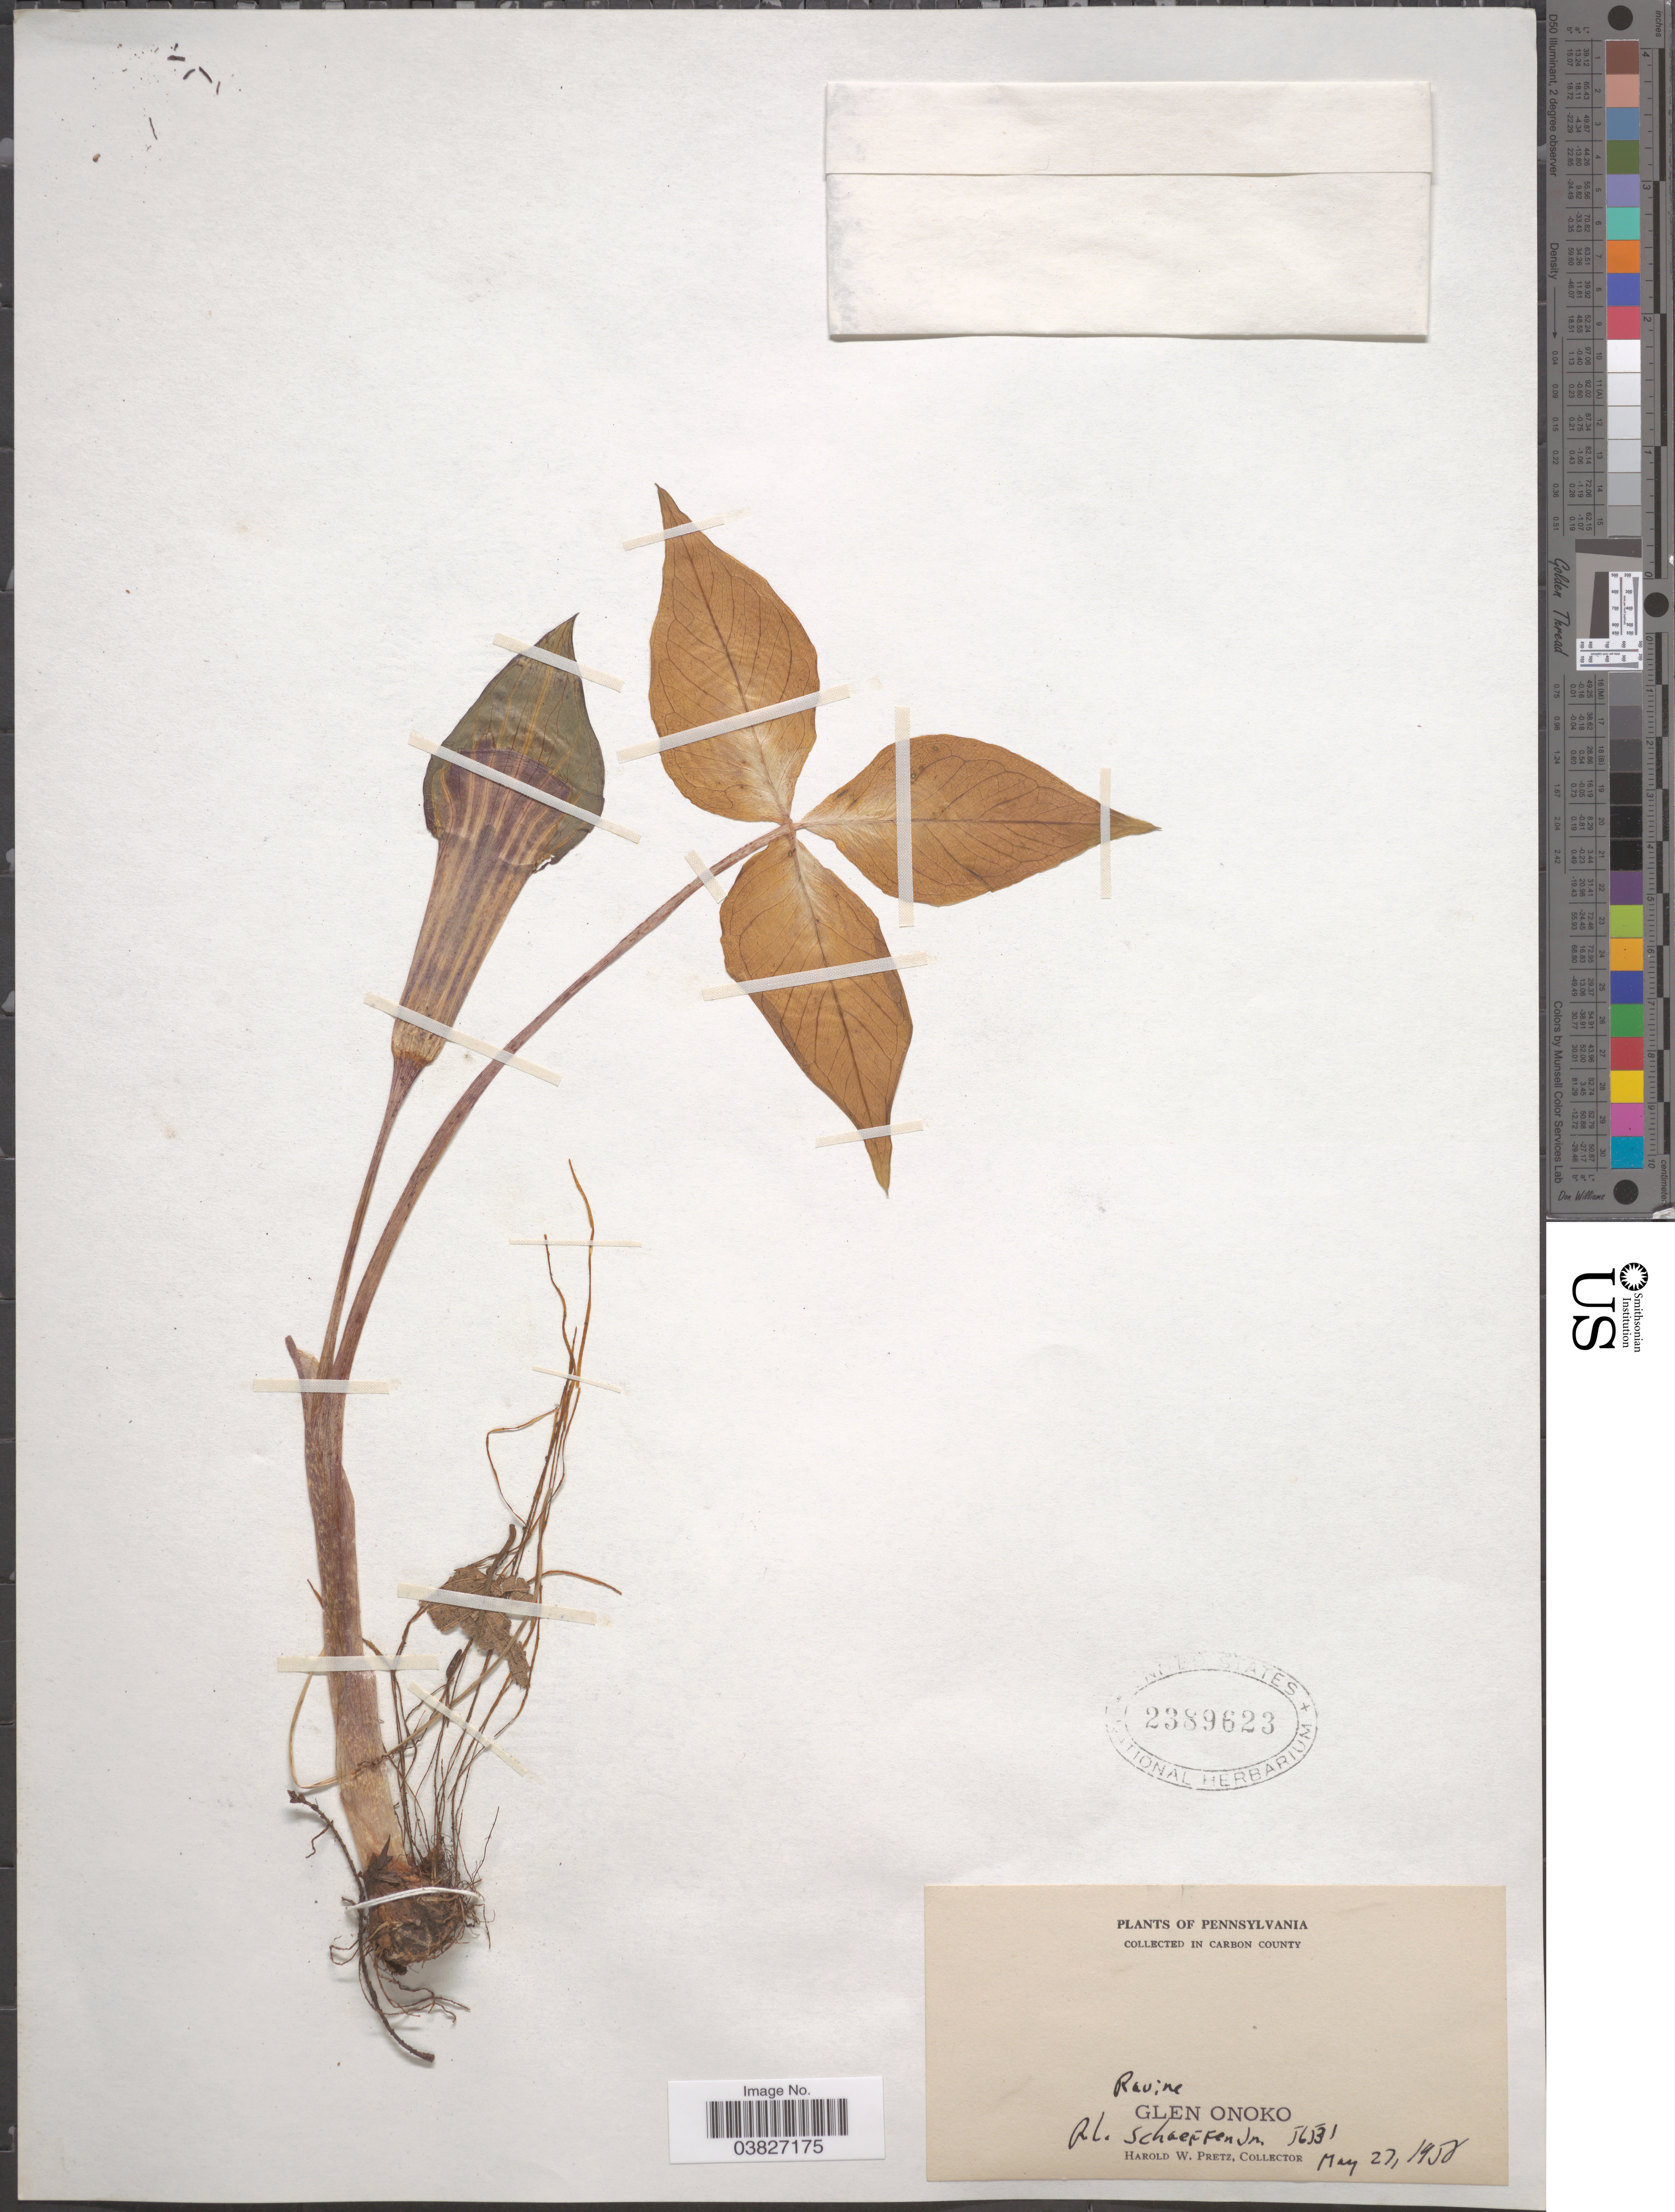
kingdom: Plantae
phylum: Tracheophyta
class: Liliopsida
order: Alismatales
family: Araceae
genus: Arisaema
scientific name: Arisaema triphyllum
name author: (L.) Schott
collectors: H. W. Pretz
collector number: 56531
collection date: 1958-05-27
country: United States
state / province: Pennsylvania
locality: In Carbon County. Glen Onoko.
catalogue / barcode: US 2389623